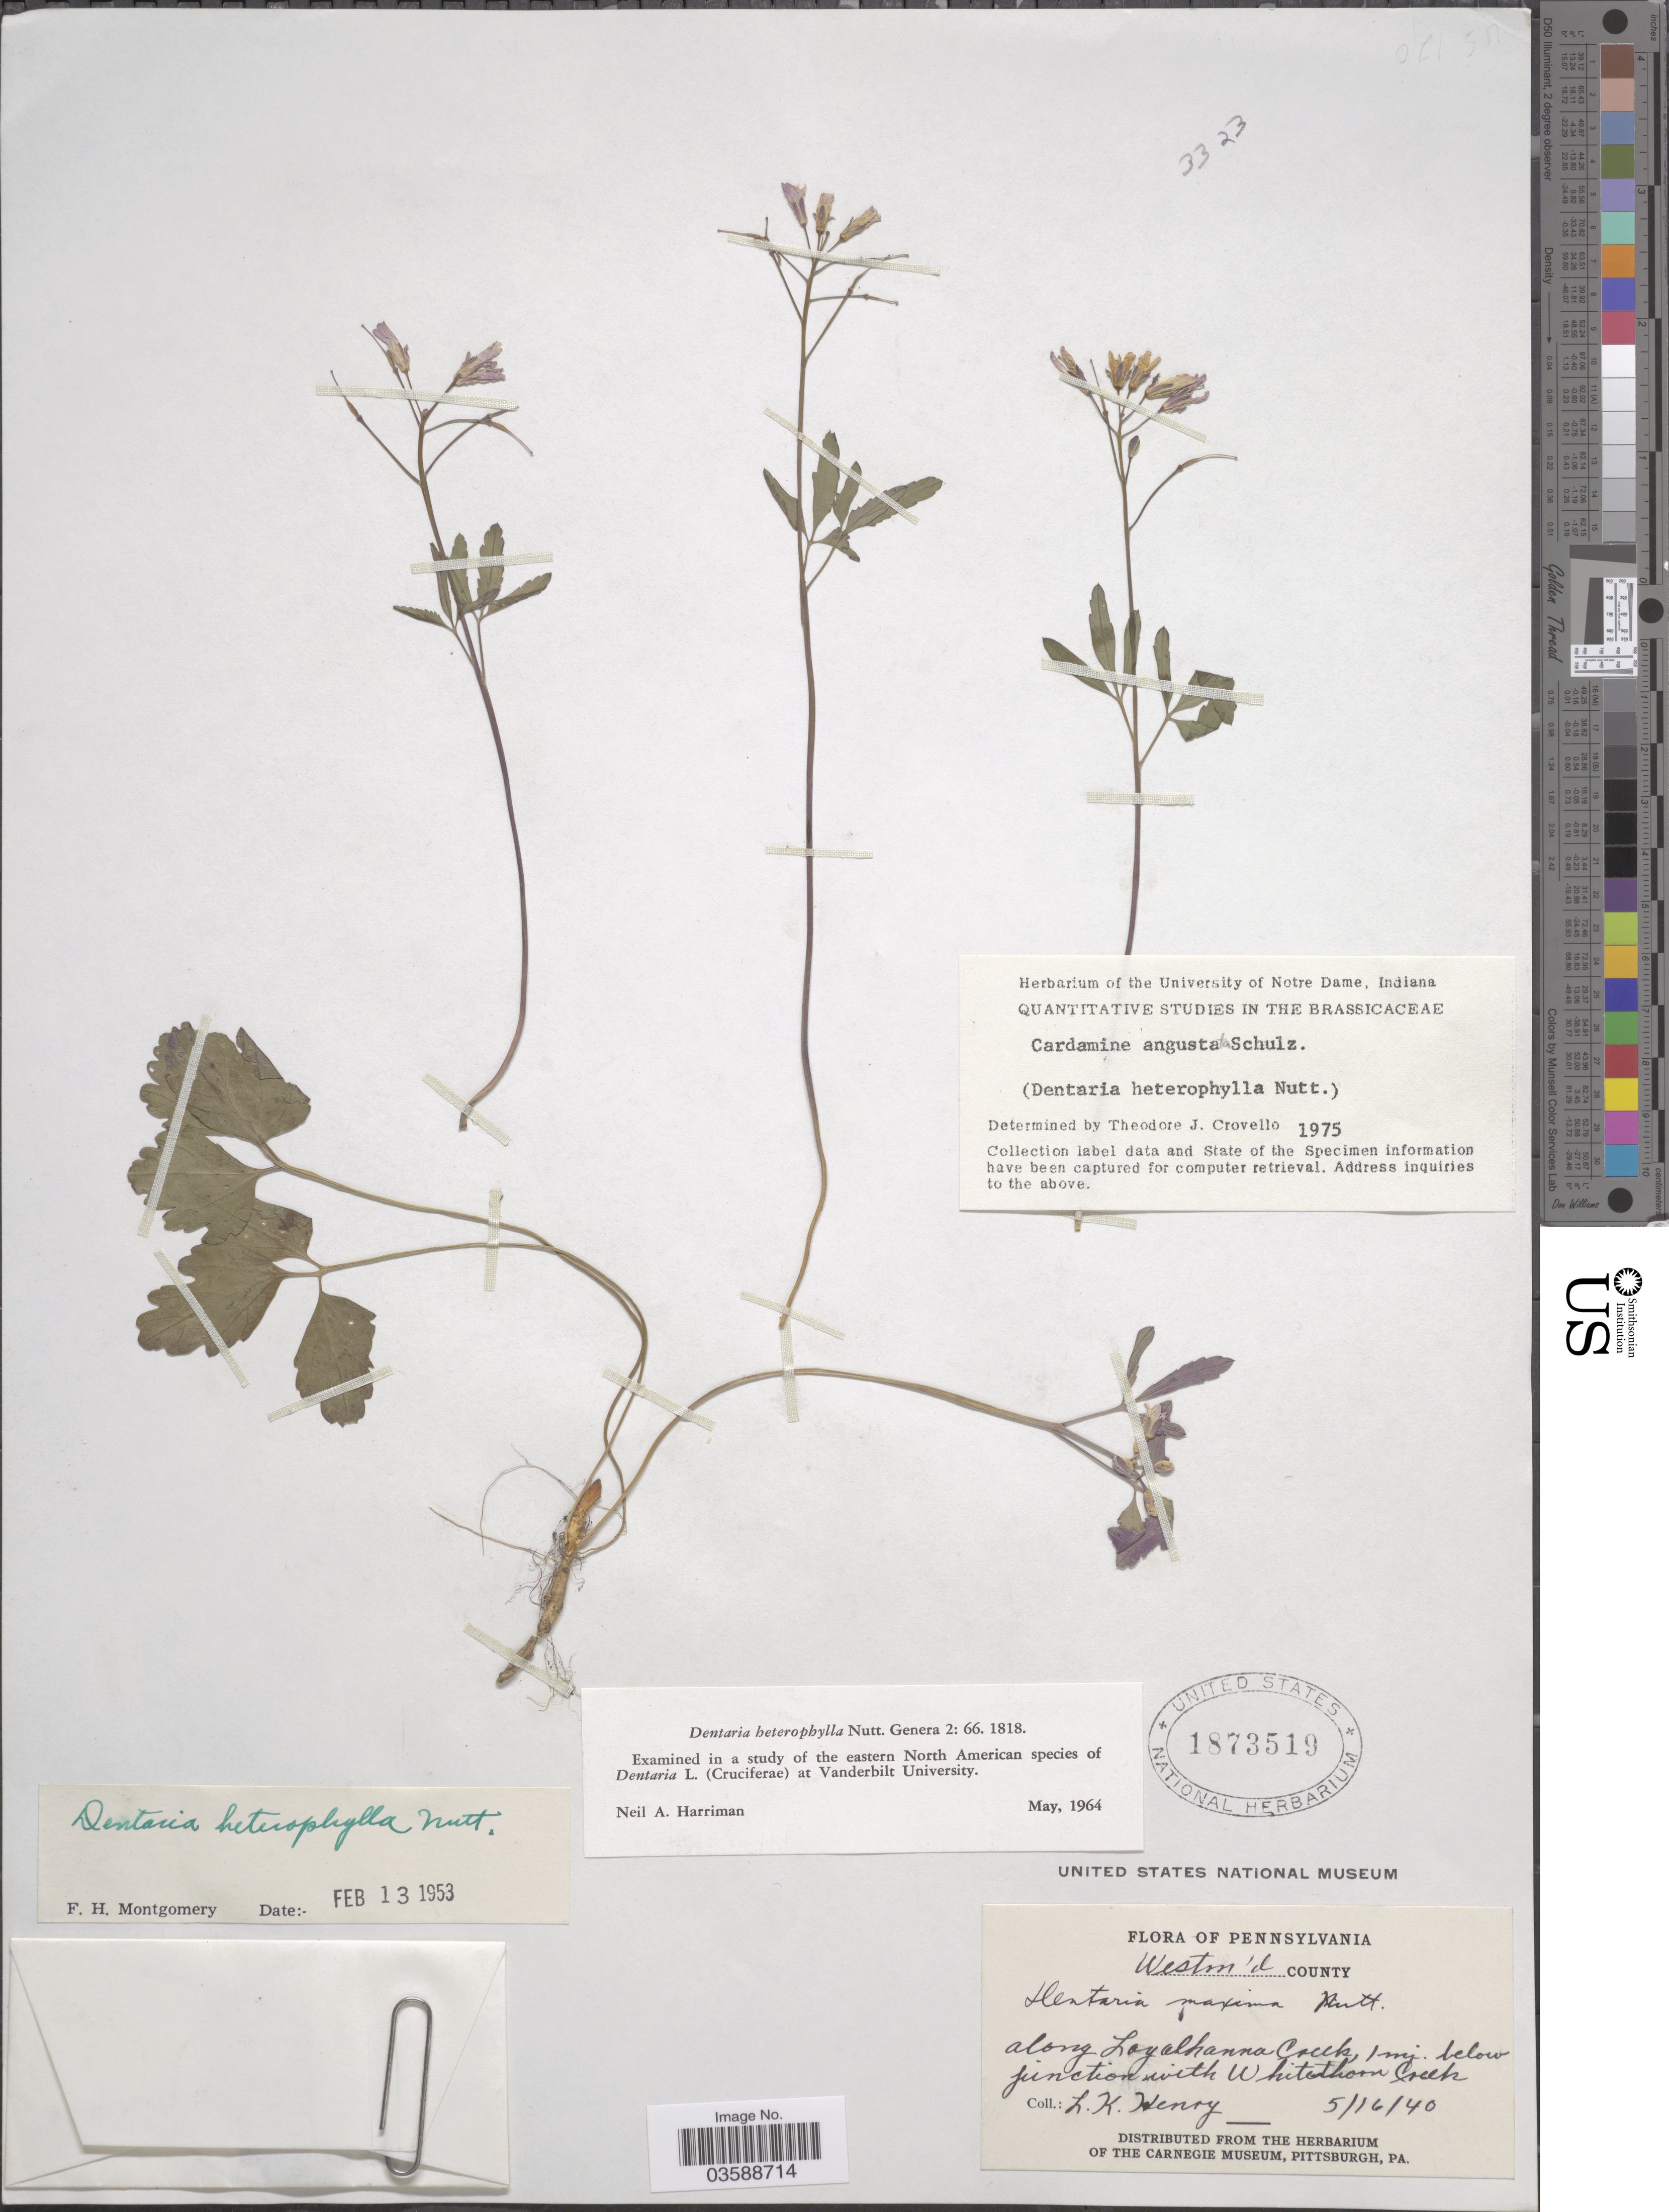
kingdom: Plantae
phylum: Tracheophyta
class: Magnoliopsida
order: Brassicales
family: Brassicaceae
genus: Cardamine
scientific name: Cardamine angustata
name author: O.E. Schulz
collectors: L. K. Henry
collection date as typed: Transcribed d/m/y: 16/5/40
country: United States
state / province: Pennsylvania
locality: Westm'd County. Along Lyalhanna Creek, 1 mi. below junction with Whitethorn Creek.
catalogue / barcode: US 1873519